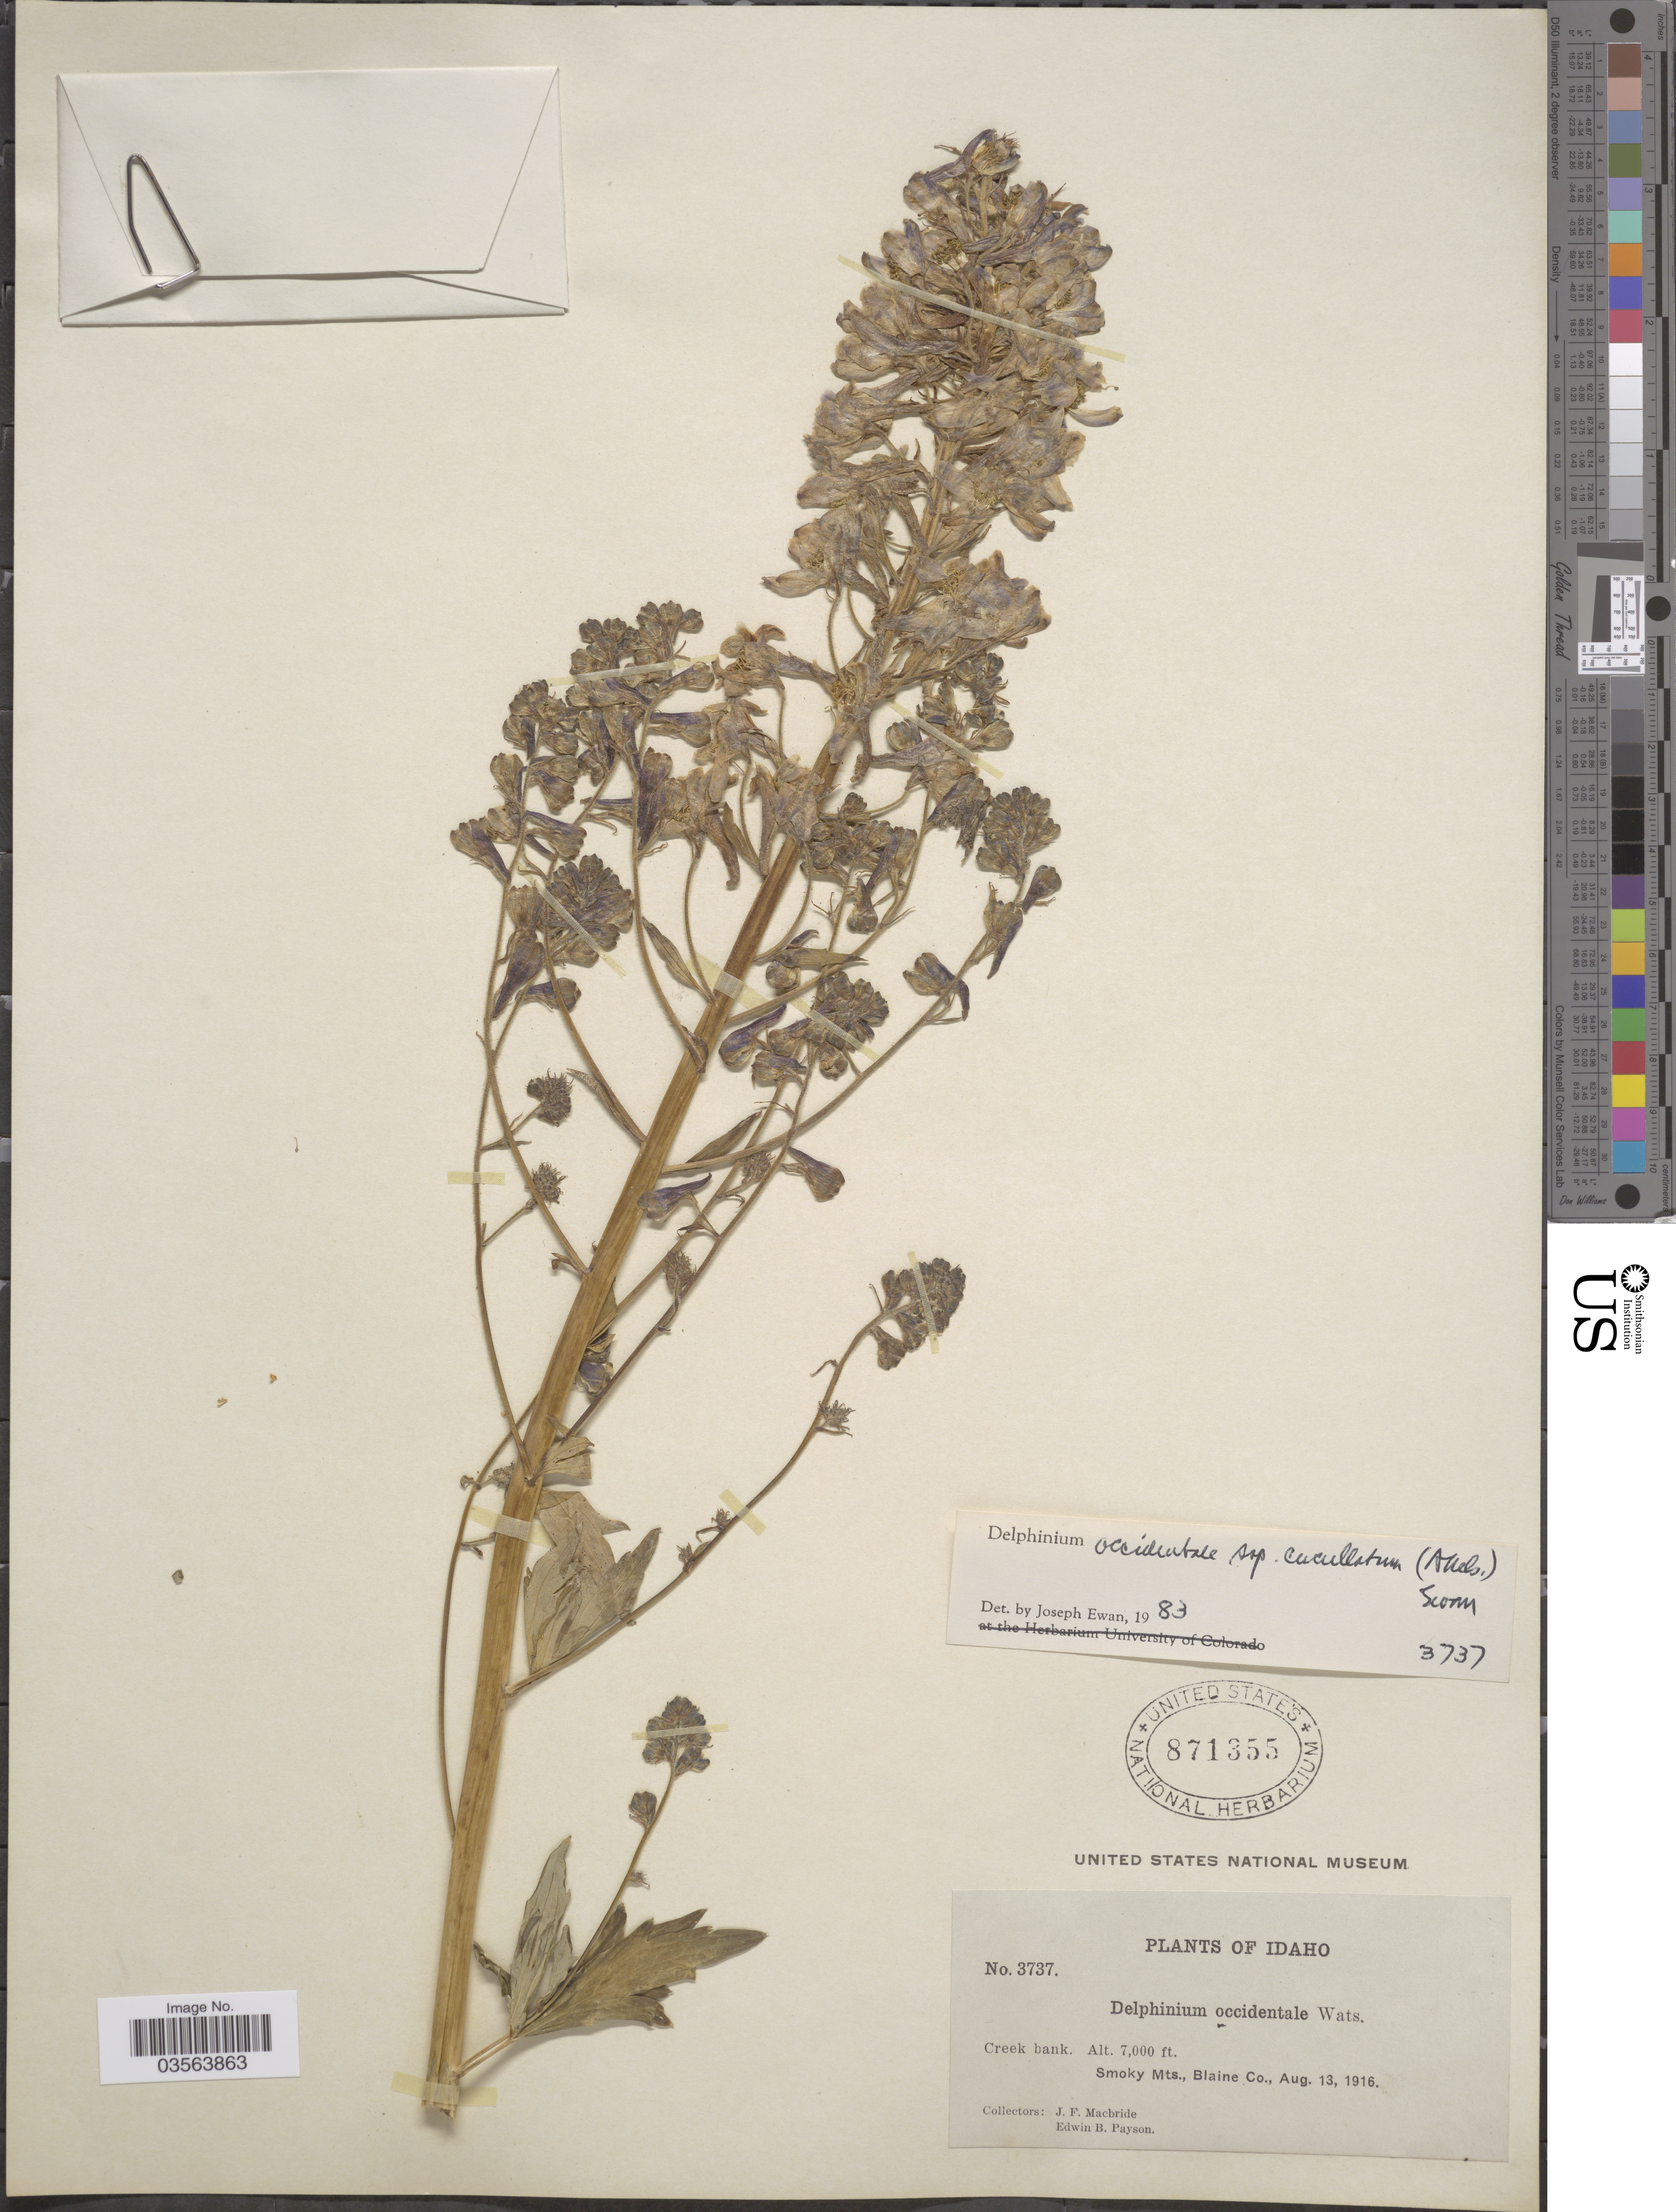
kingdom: Plantae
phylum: Tracheophyta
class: Magnoliopsida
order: Ranunculales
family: Ranunculaceae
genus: Delphinium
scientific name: Delphinium x occidentale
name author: (S. Watson) S. Watson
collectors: J. F. Macbride & E. B. Payson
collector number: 3737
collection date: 1916-08-13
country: United States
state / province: Idaho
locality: Creek bank. Smoky Mts., Blaine Co.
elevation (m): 2134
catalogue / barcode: US 871355